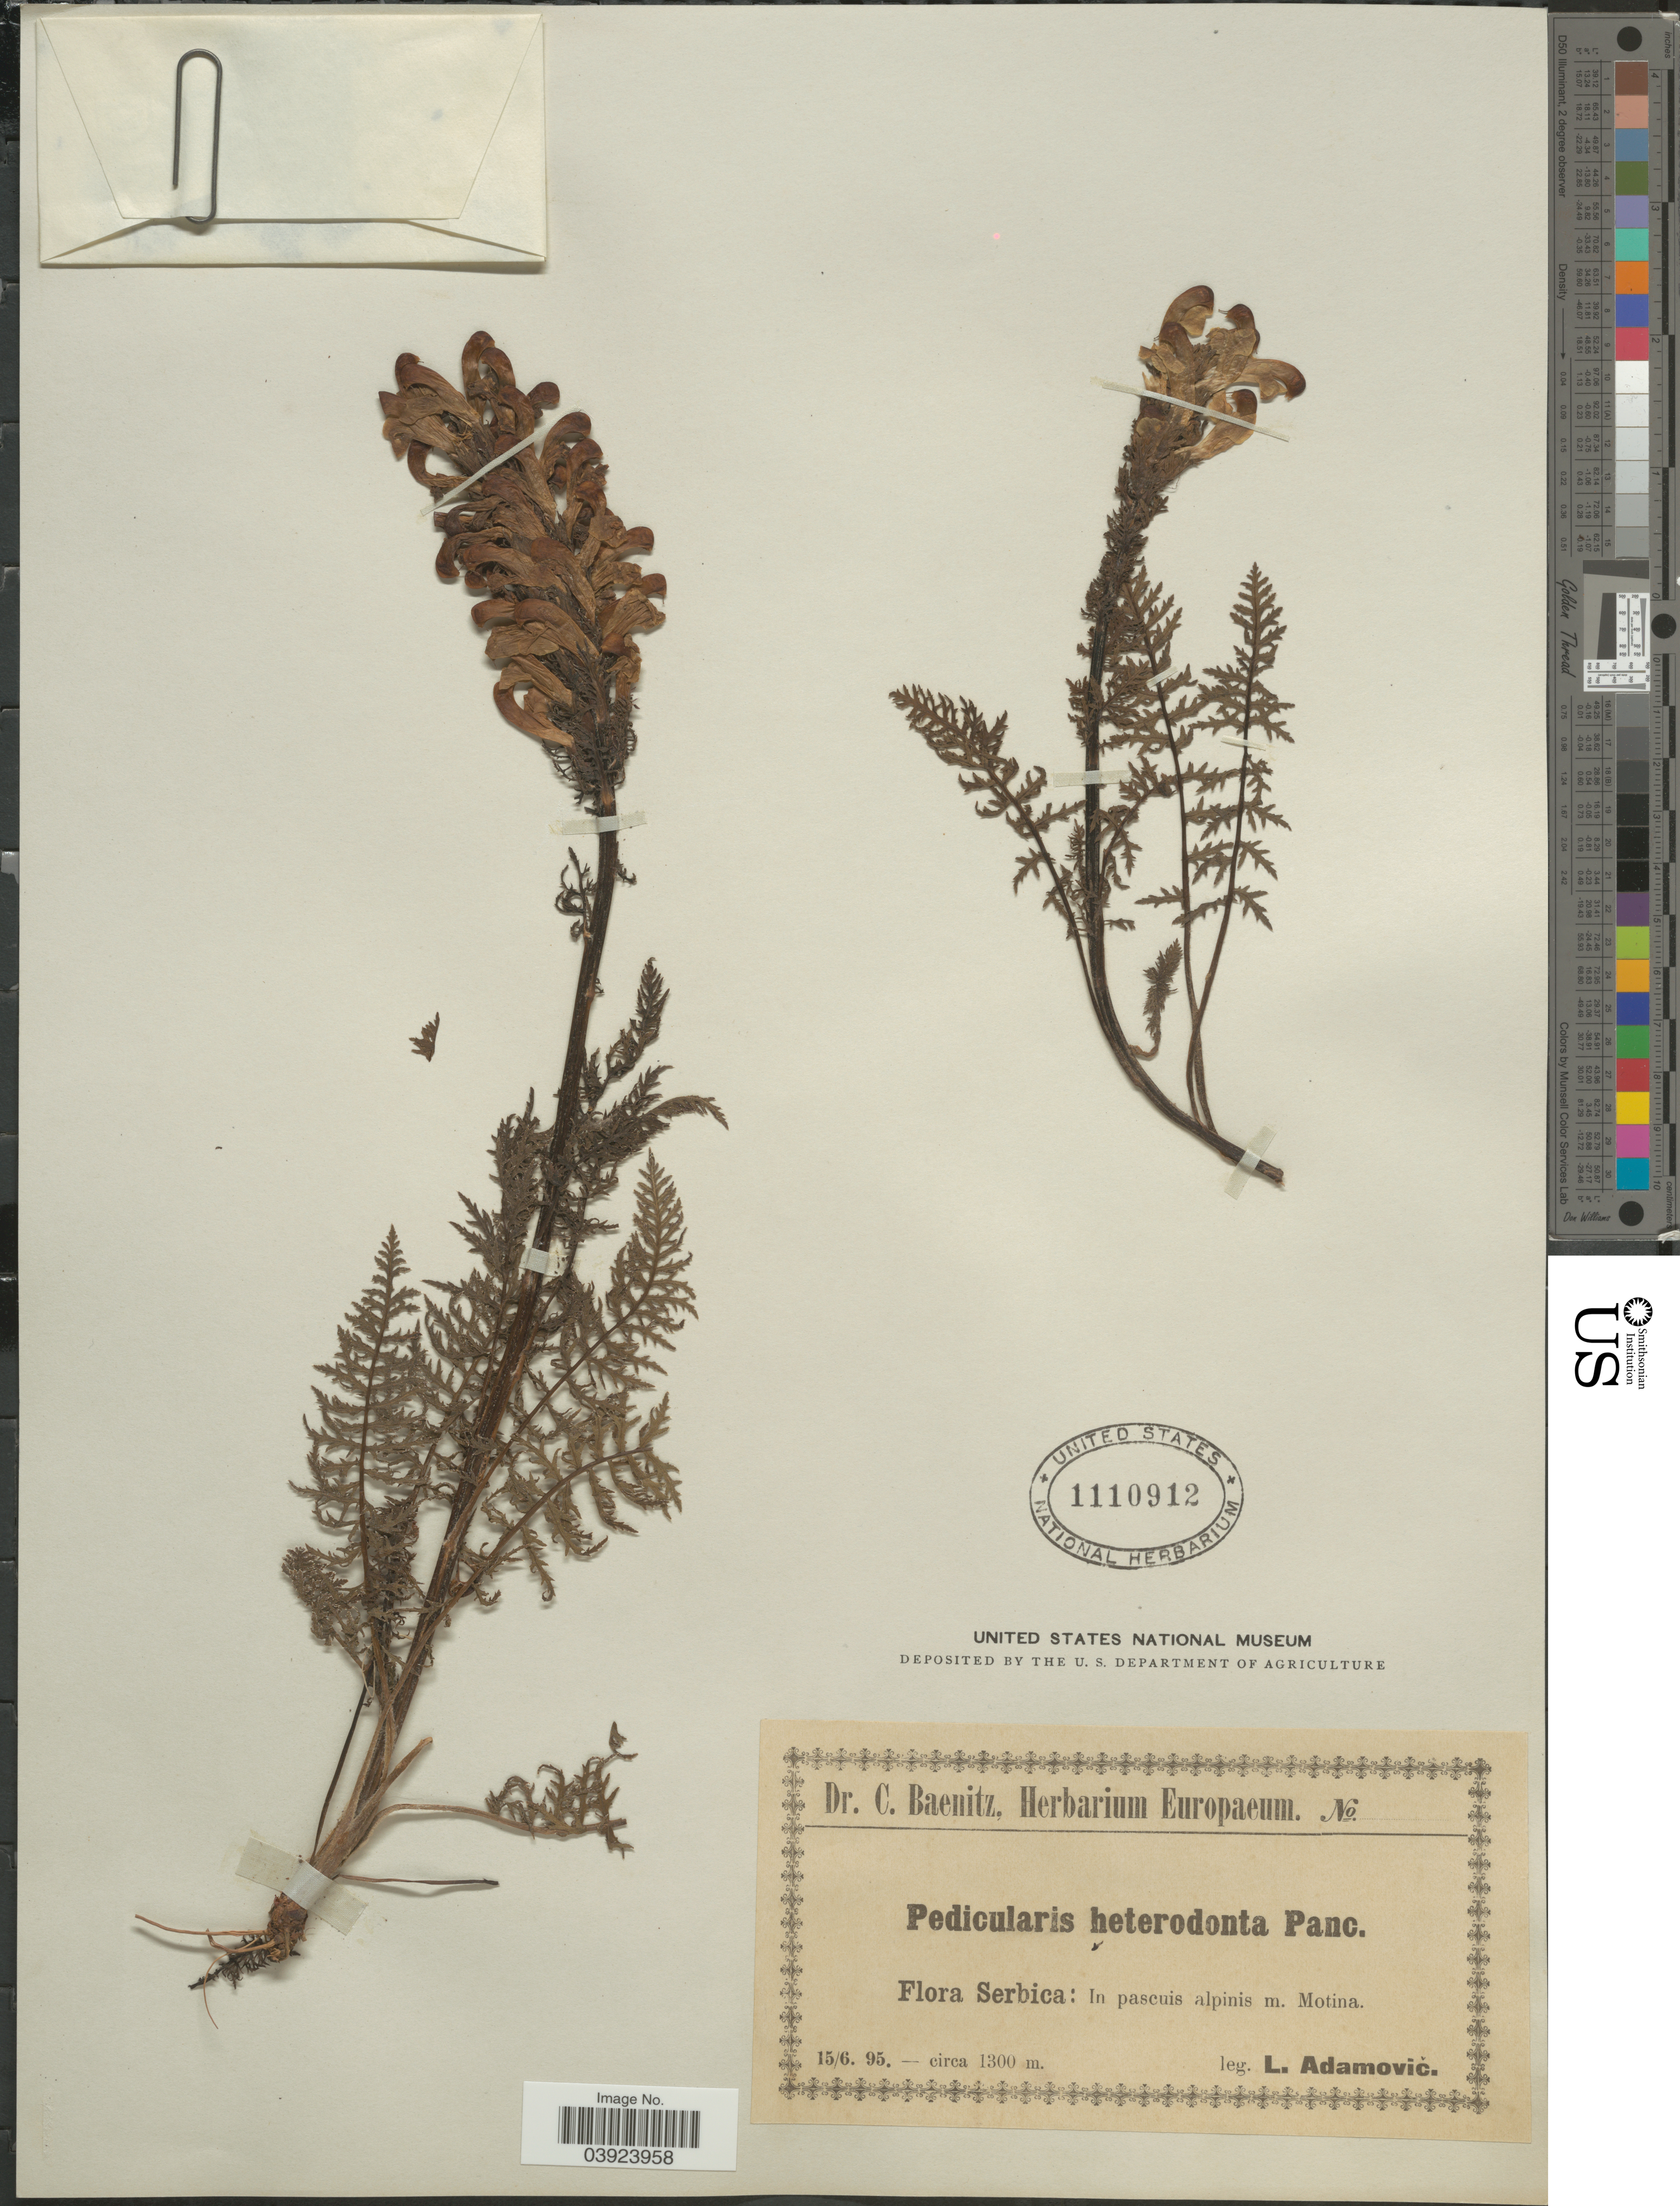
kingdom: Plantae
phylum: Tracheophyta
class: Magnoliopsida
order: Lamiales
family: Orobanchaceae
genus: Pedicularis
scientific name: Pedicularis heterodonta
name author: Pančić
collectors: L. Adamović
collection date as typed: Transcribed d/m/y: 15/6/95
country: Serbia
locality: Serbica: In pascuis alpinis m. Motina.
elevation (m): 1300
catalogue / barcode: US 1110912